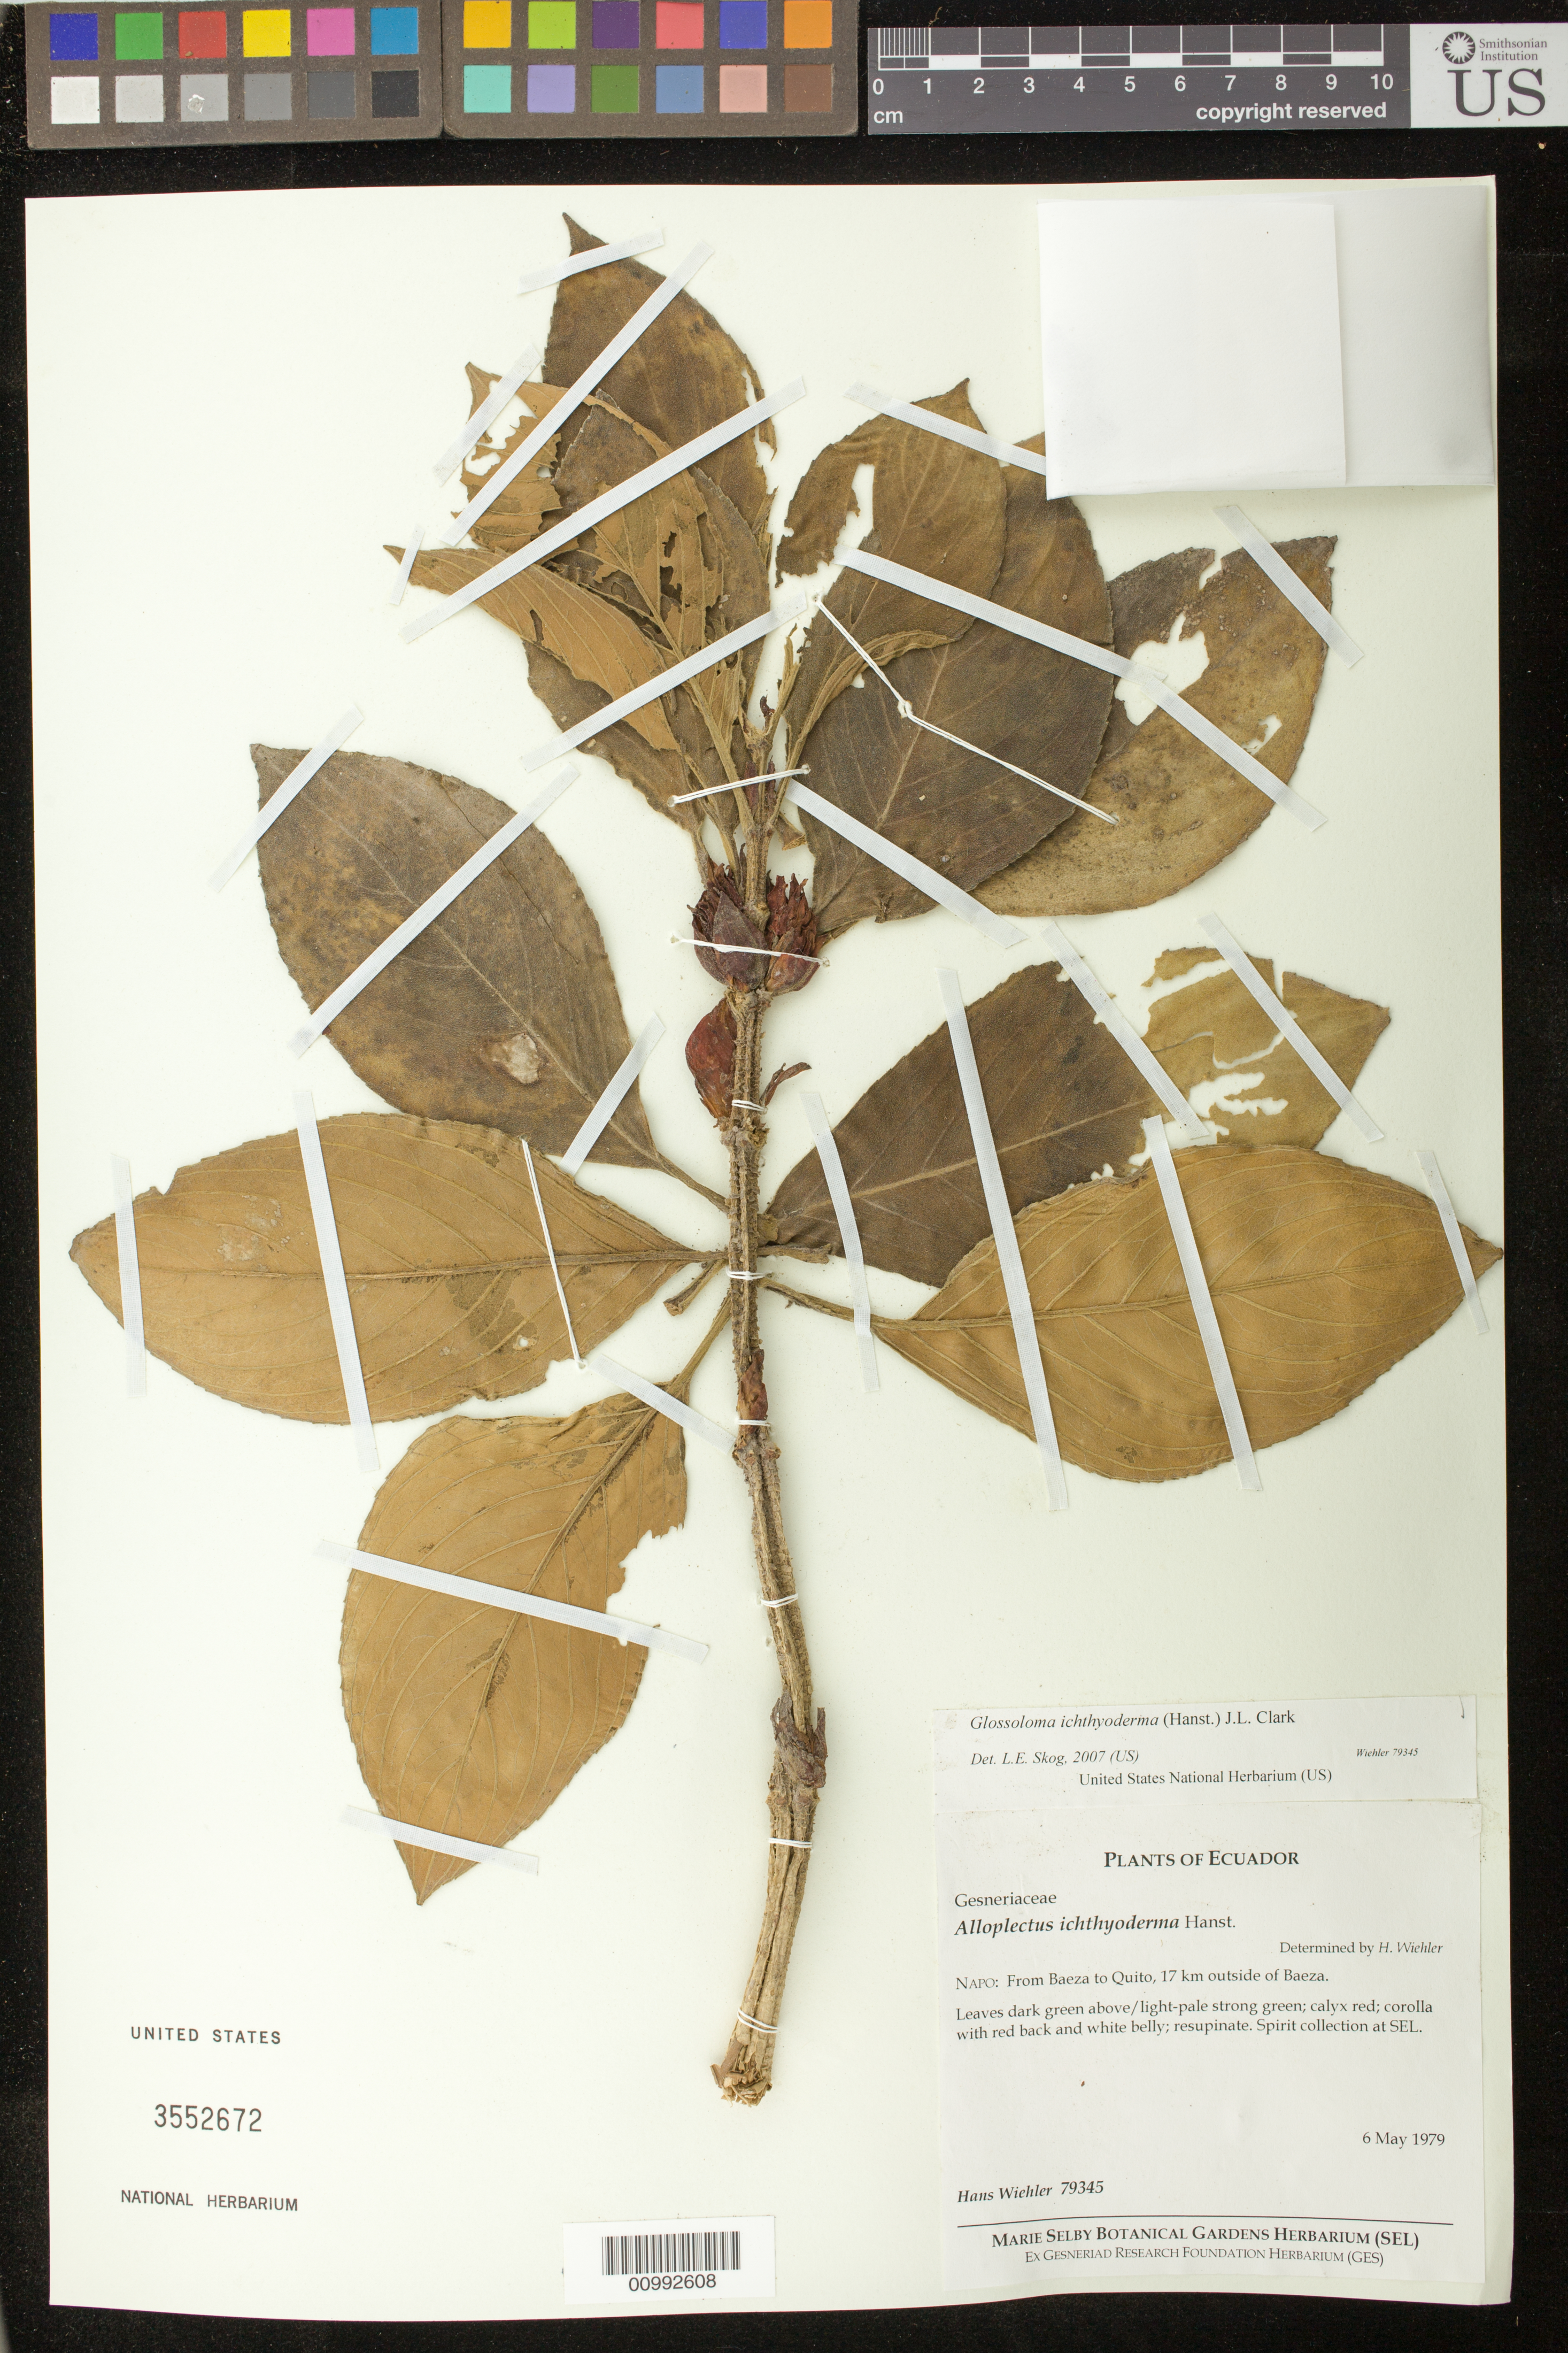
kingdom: Plantae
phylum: Tracheophyta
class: Magnoliopsida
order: Lamiales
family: Gesneriaceae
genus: Glossoloma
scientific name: Glossoloma ichthyoderma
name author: (Hanst.) J.L. Clark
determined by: Skog, Laurence E.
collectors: H. J. Wiehler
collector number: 79345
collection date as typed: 06 May 1979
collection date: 1979-05-06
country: Ecuador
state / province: Napo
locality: Napo: from Baeza to Quito, 17 km outside of Baeza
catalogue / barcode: US 3552672